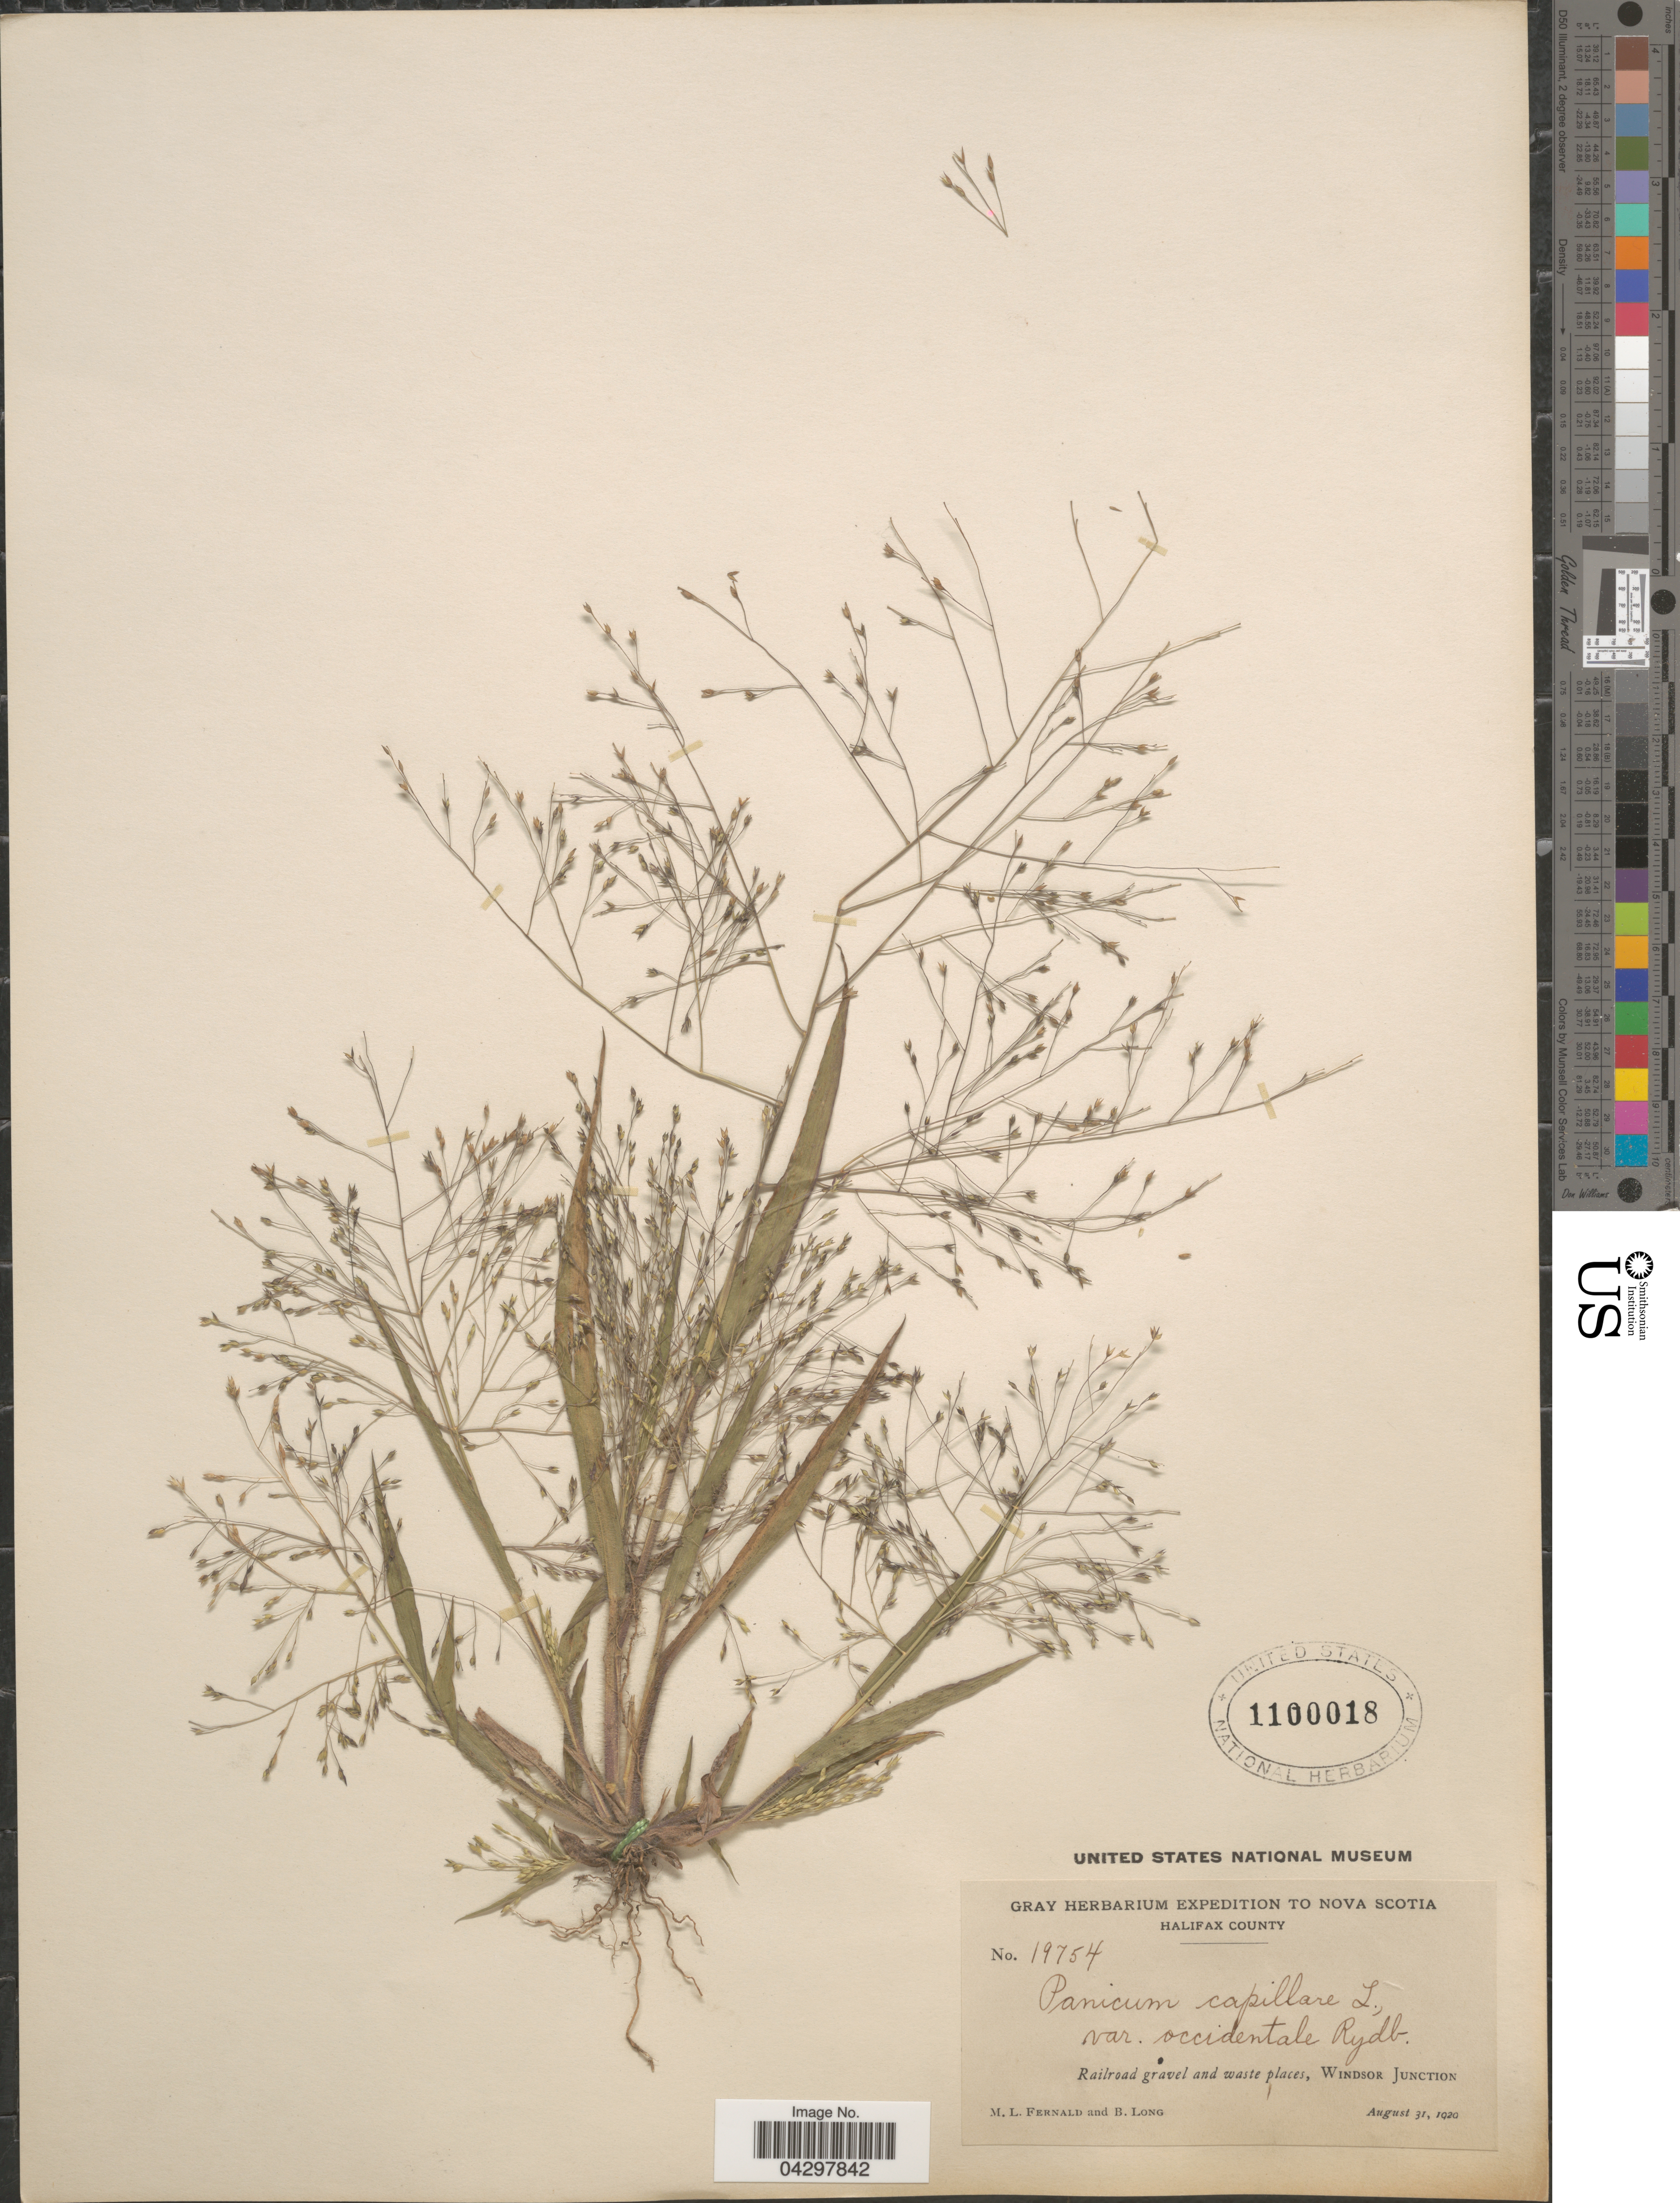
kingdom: Plantae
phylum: Tracheophyta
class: Liliopsida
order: Poales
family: Poaceae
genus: Panicum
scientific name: Panicum capillare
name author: L.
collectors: M. L. Fernald & B. Long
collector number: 19754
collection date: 1920-08-31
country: Canada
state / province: Nova Scotia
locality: Gray Herbarium Expedition to Nova Scotia. Halifax County. Windsor Junction.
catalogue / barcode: US 1100018